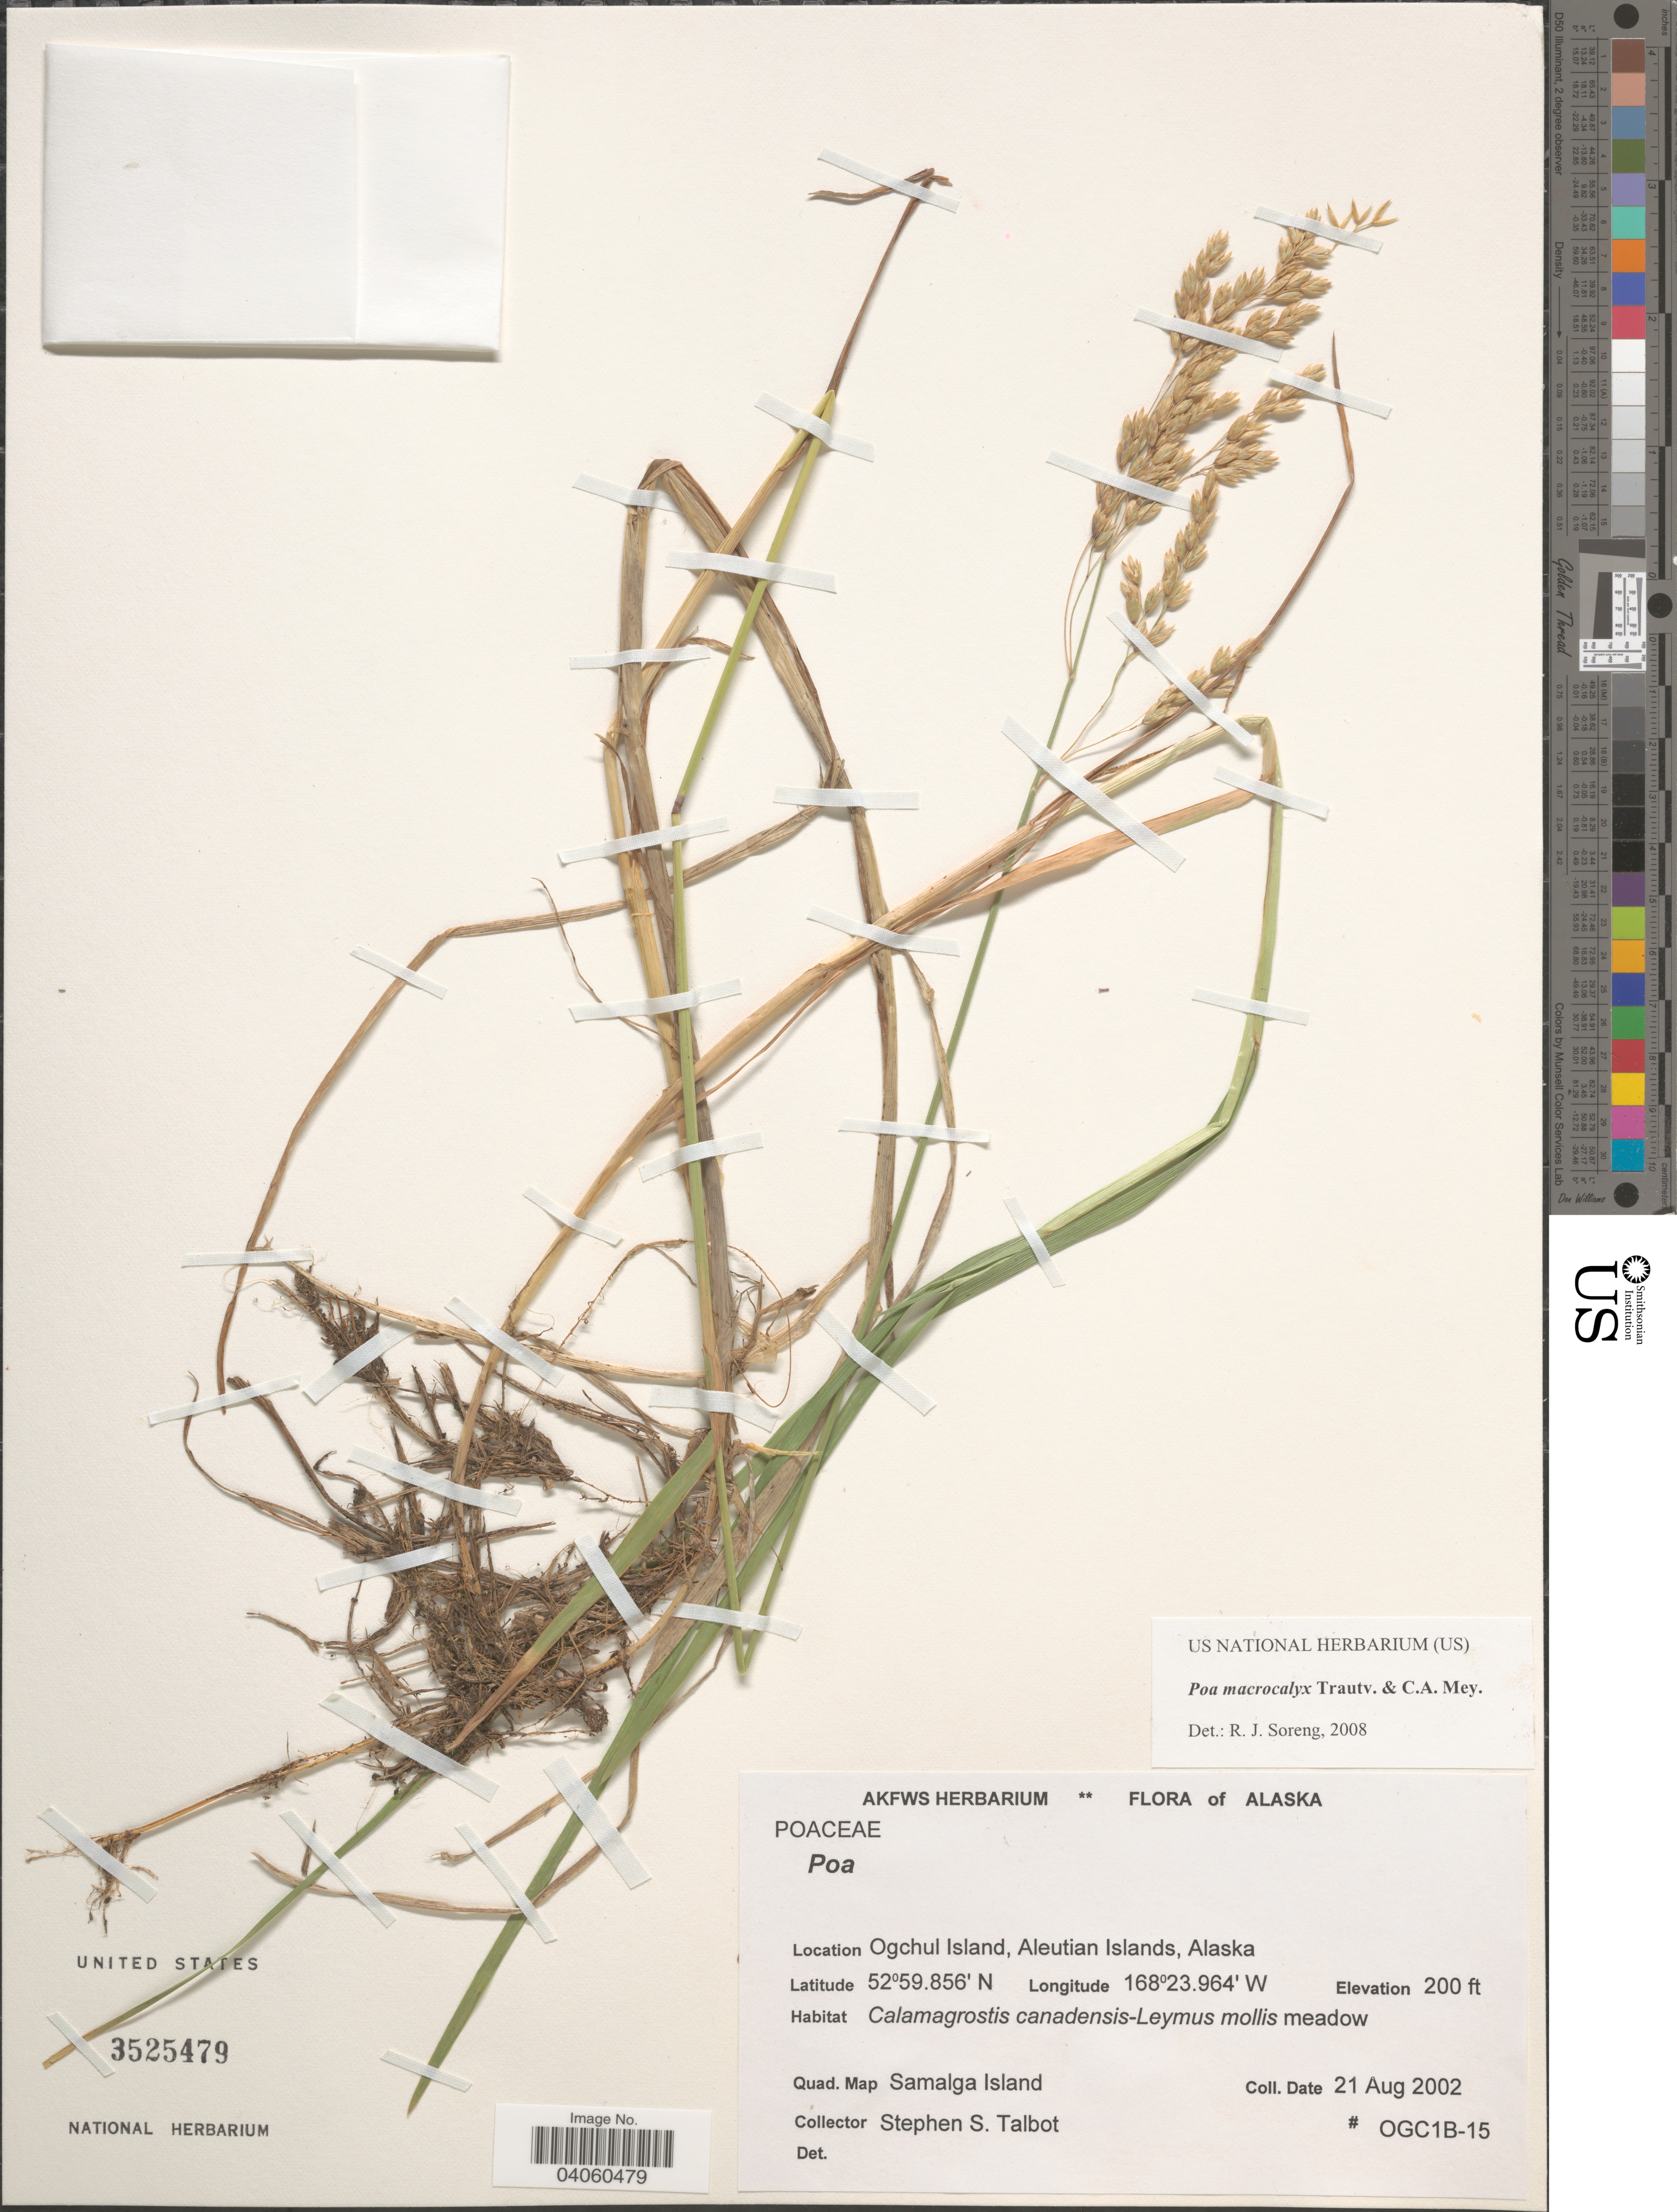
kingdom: Plantae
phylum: Tracheophyta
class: Liliopsida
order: Poales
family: Poaceae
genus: Poa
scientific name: Poa macrocalyx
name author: Trautv. & C.A. Mey.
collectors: S. S. Talbot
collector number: OGC1B-15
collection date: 2002-08-21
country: United States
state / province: Alaska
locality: Ogchul Island, Aleutian Islands. Quad. Map Samalga Island.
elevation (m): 61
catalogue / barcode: US 3525479